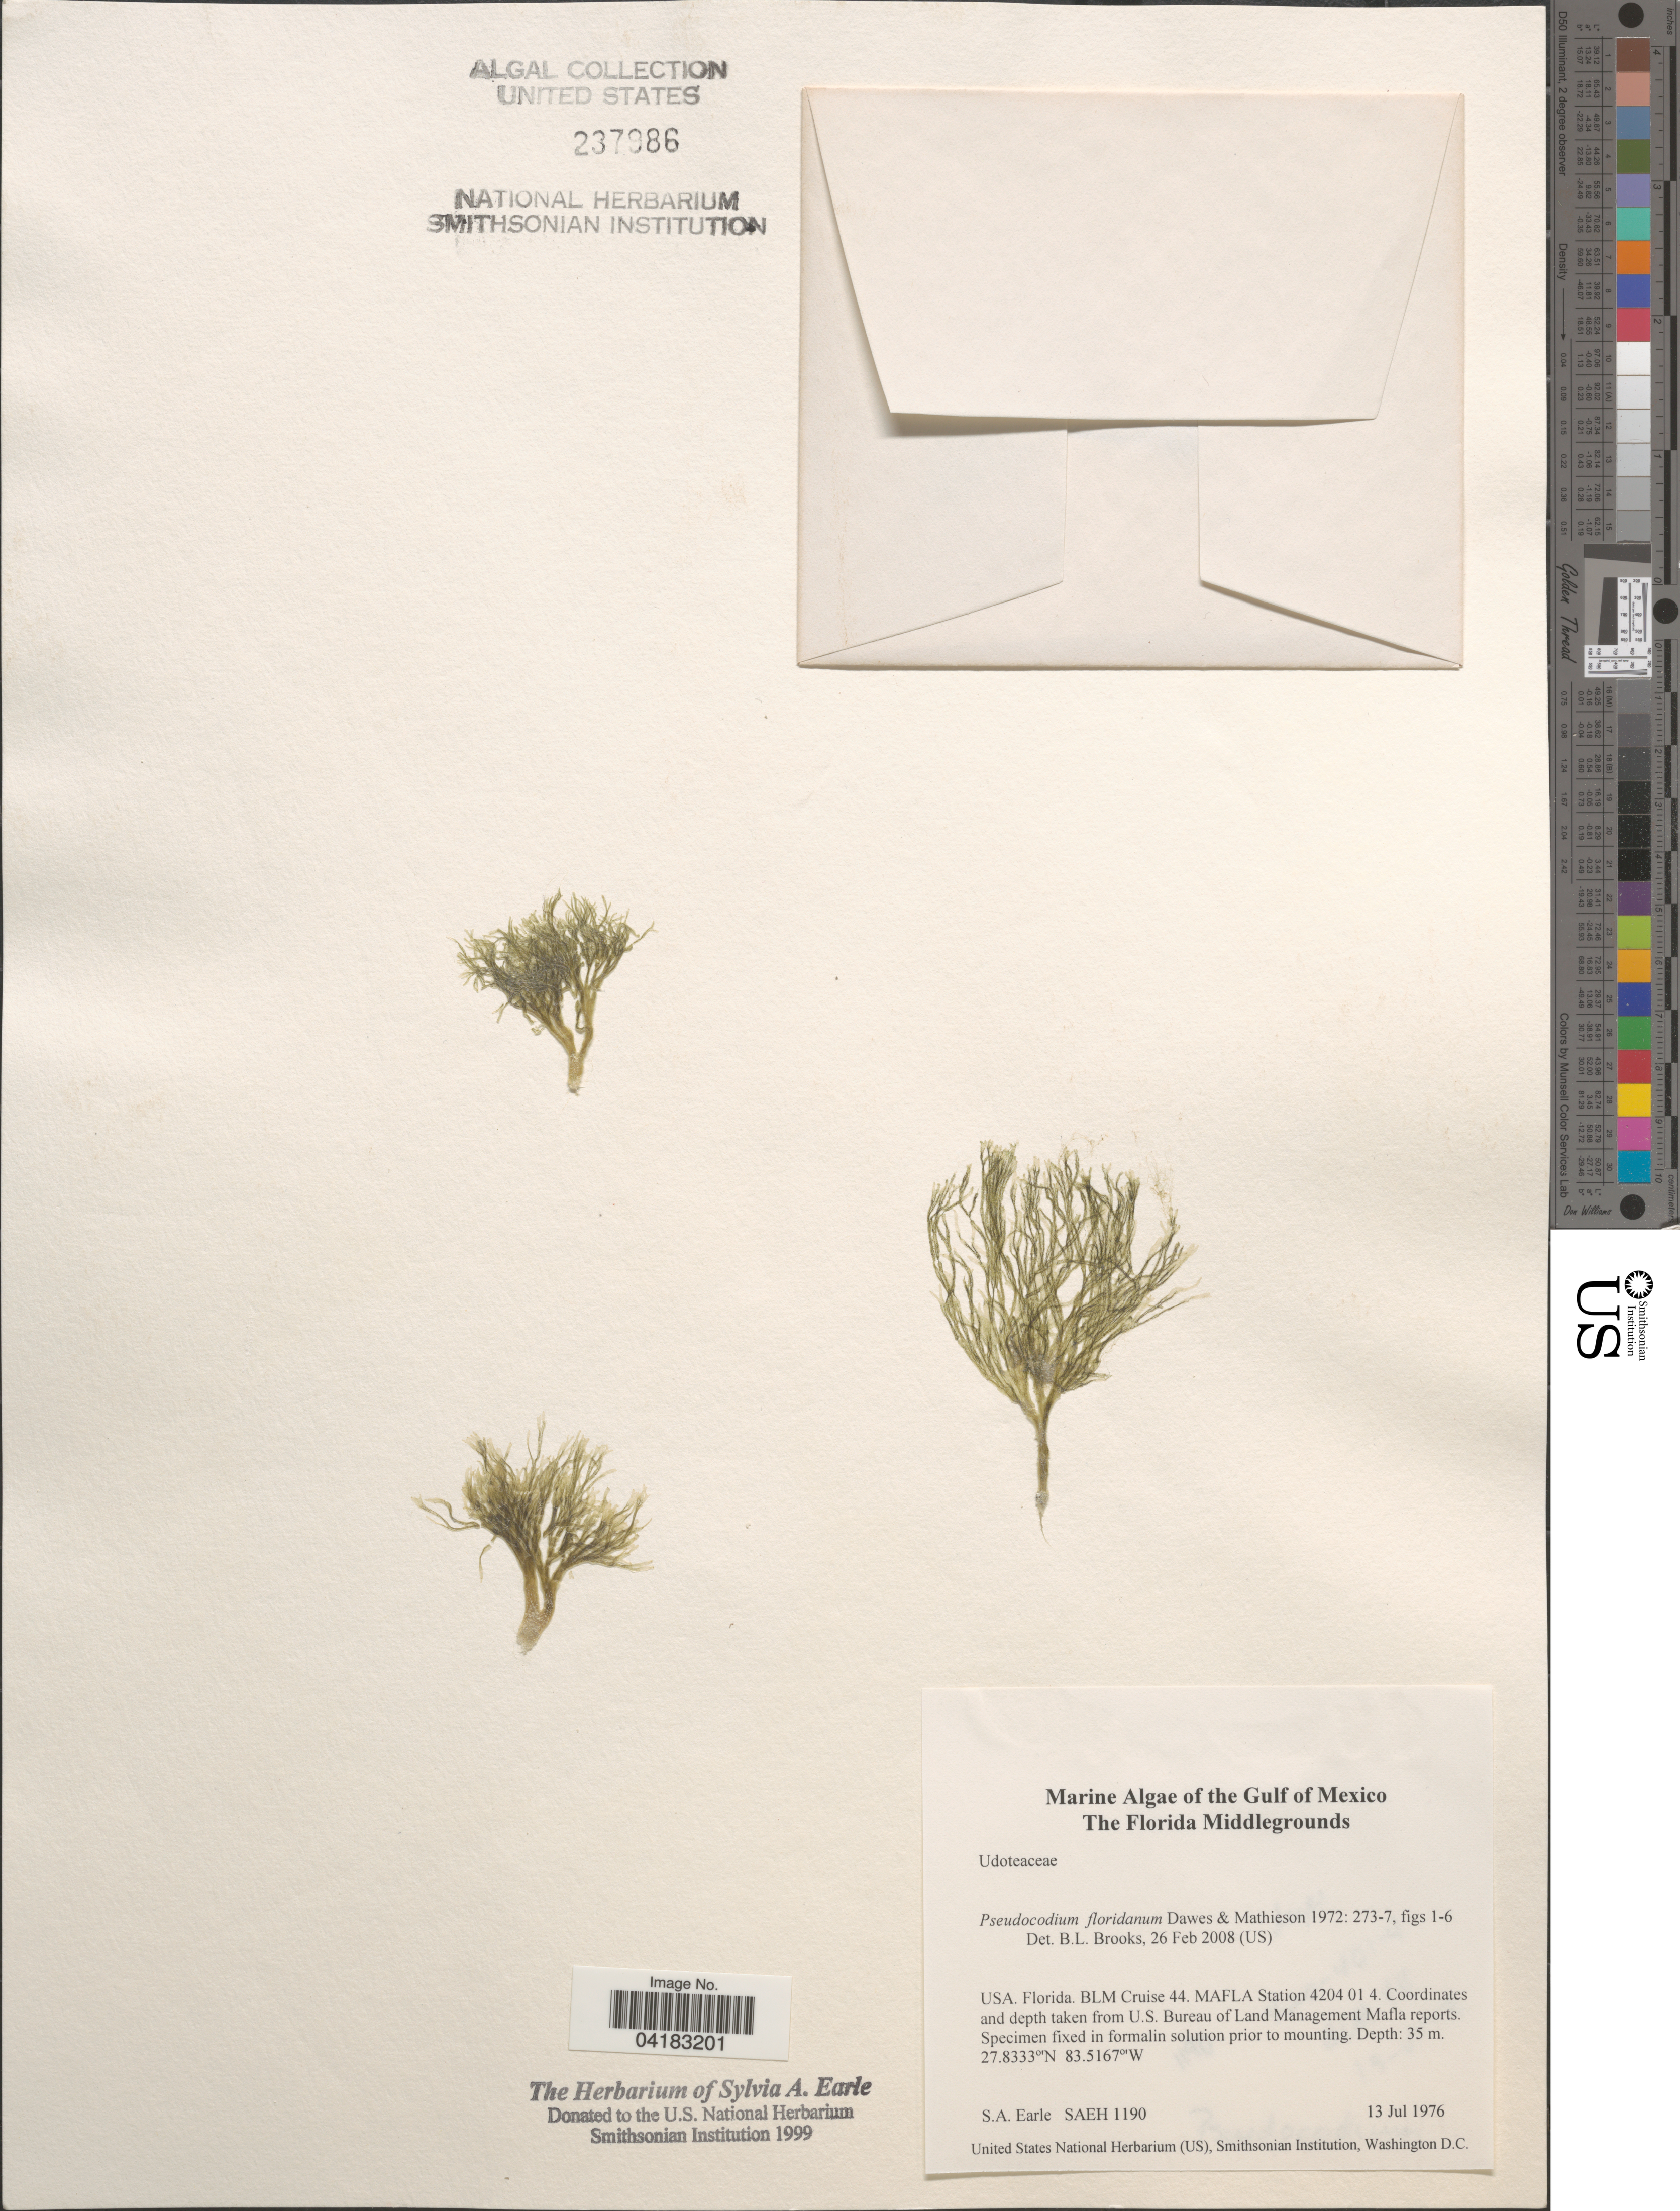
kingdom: Plantae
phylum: Chlorophyta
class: Ulvophyceae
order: Bryopsidales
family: Pseudocodiaceae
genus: Pseudocodium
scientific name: Pseudocodium floridanum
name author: Dawes & A.C. Mathieson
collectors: S. A. Earle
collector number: SAEH1190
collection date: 1976-07-13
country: United States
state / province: Florida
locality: Gulf of Mexico. The Florida Middlegrounds. BLM Cruise 44. MAFLA Station 4204 01 4.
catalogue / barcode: US 237986